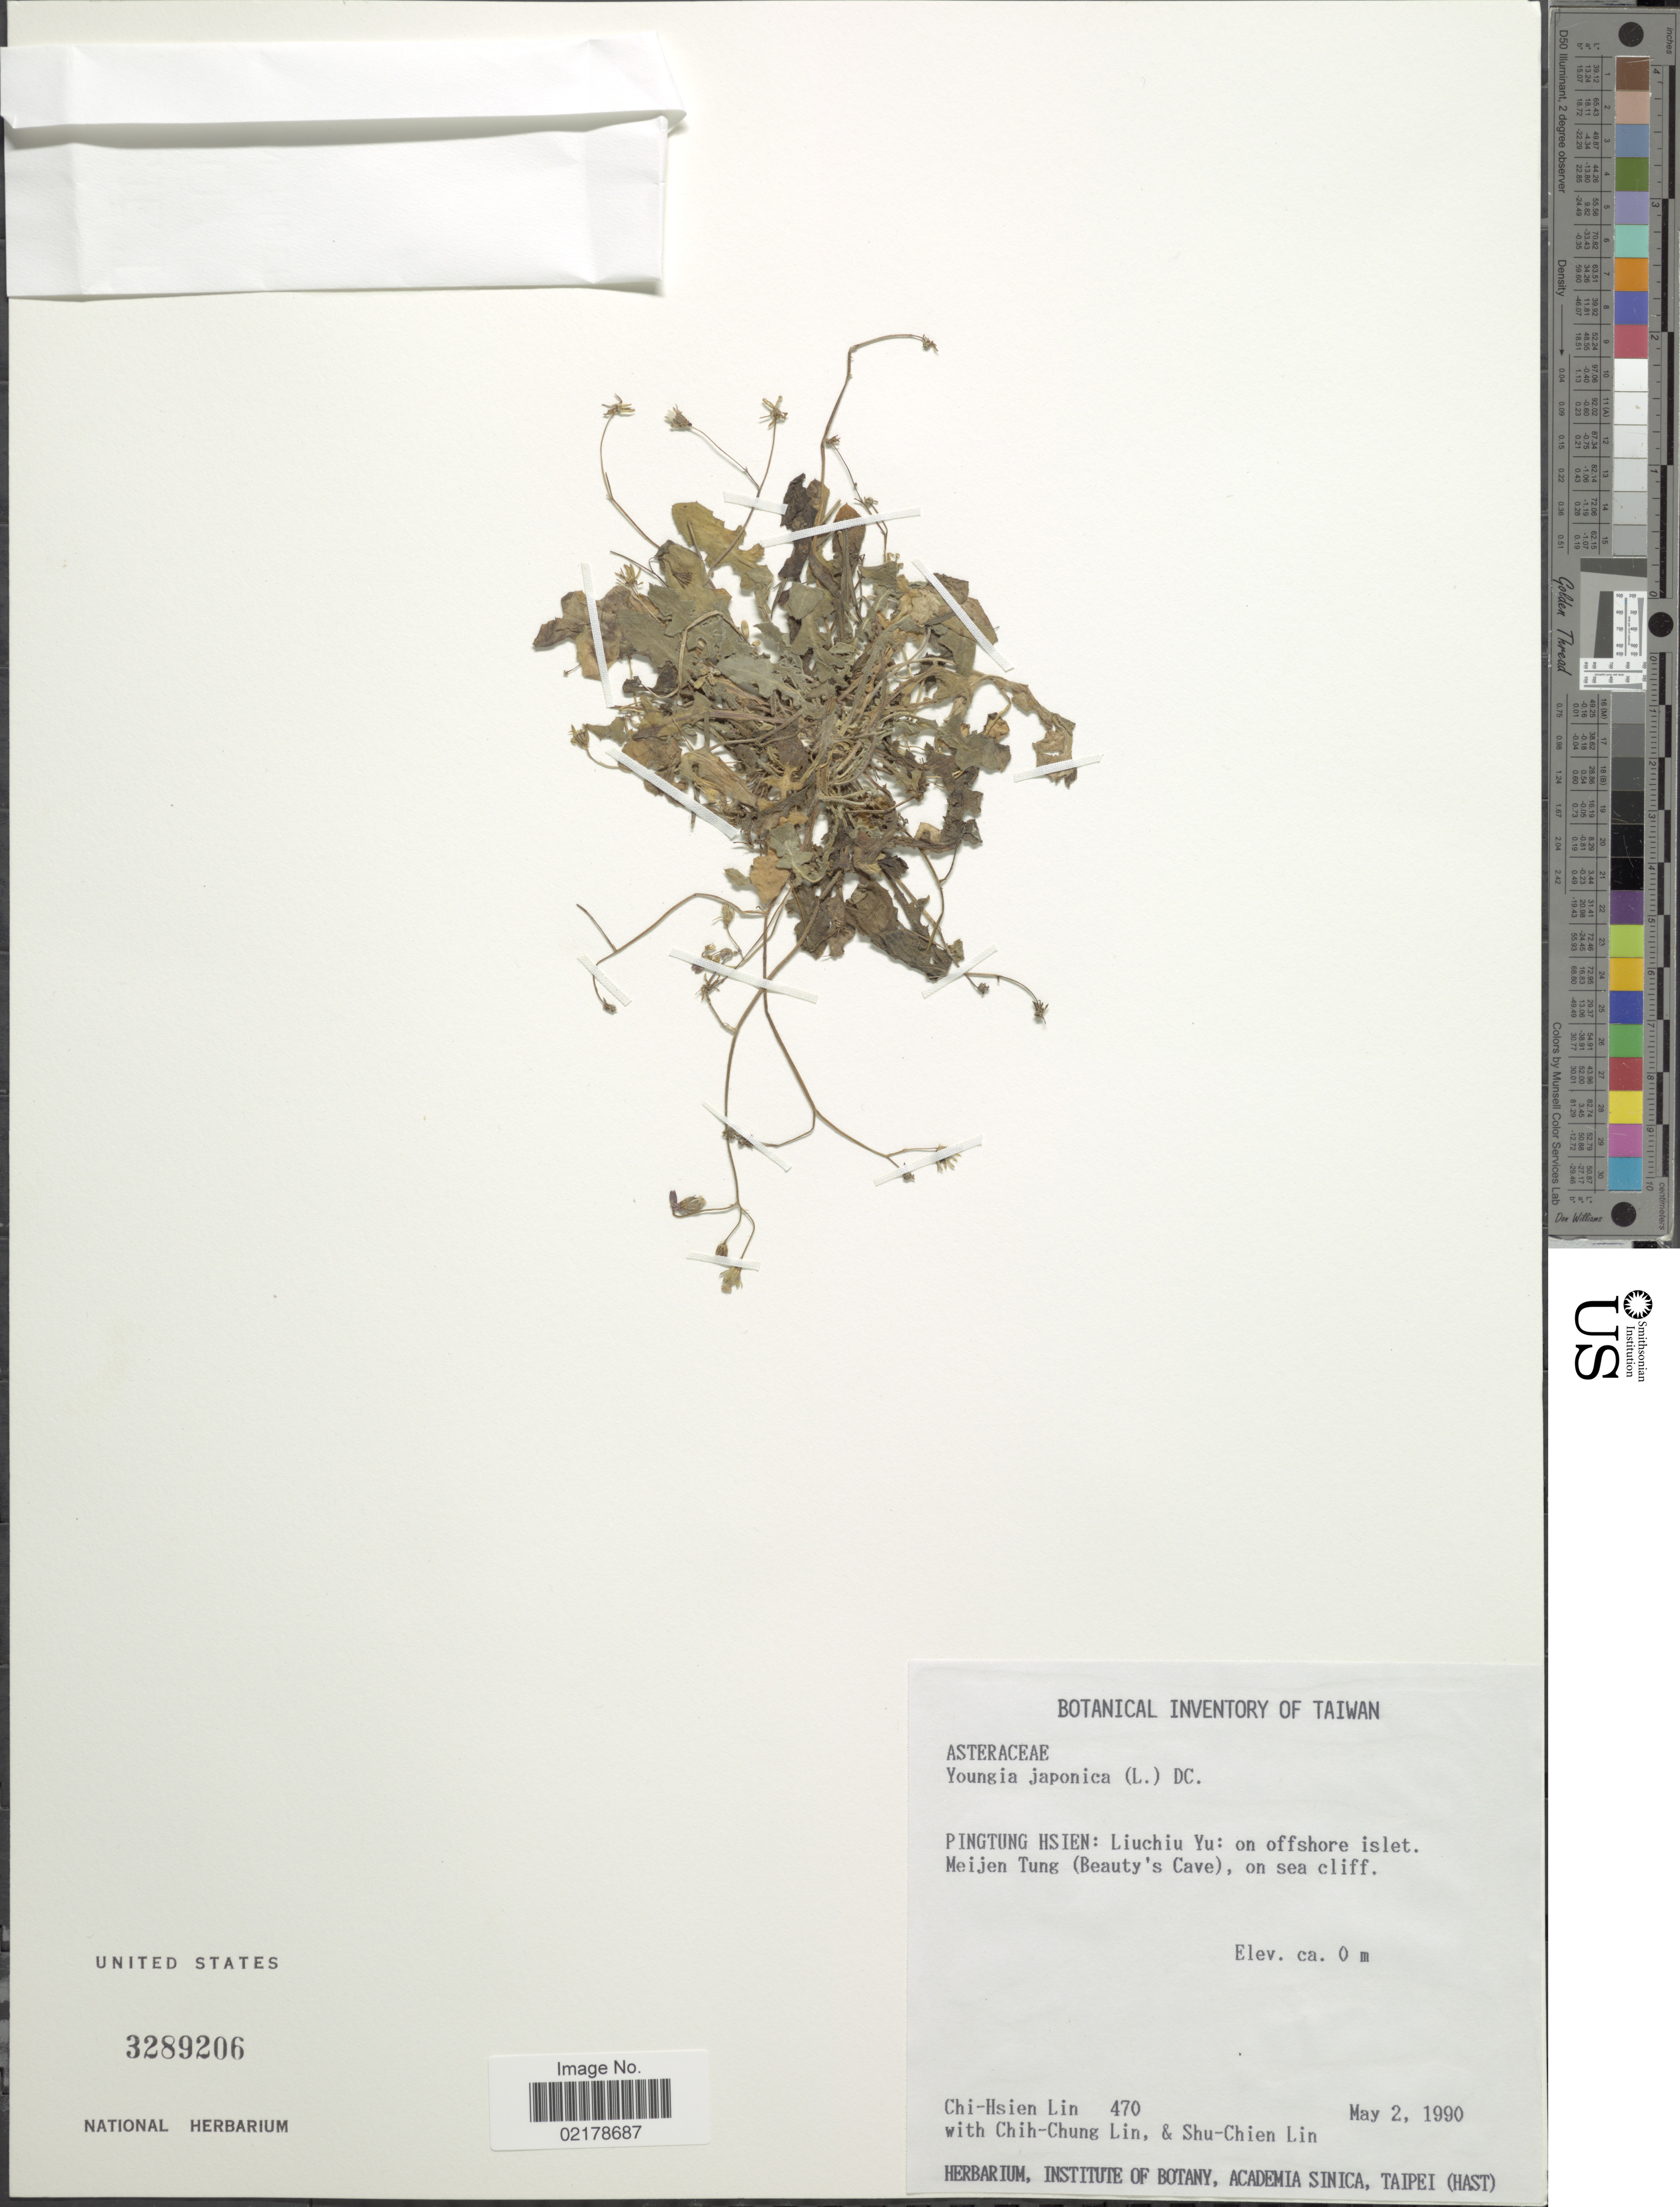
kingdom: Plantae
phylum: Tracheophyta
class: Magnoliopsida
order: Asterales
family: Asteraceae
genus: Youngia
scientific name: Youngia japonica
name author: (L.) DC.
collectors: C. Lin, C. Lin & S. Lin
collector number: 470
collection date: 1990-05-02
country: Taiwan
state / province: Pingtung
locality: Pingtung Hsien: Liuchiu Yu: on offshore islet. Meijen Tung (Beauty's Cave), on sea cliff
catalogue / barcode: US 3289206